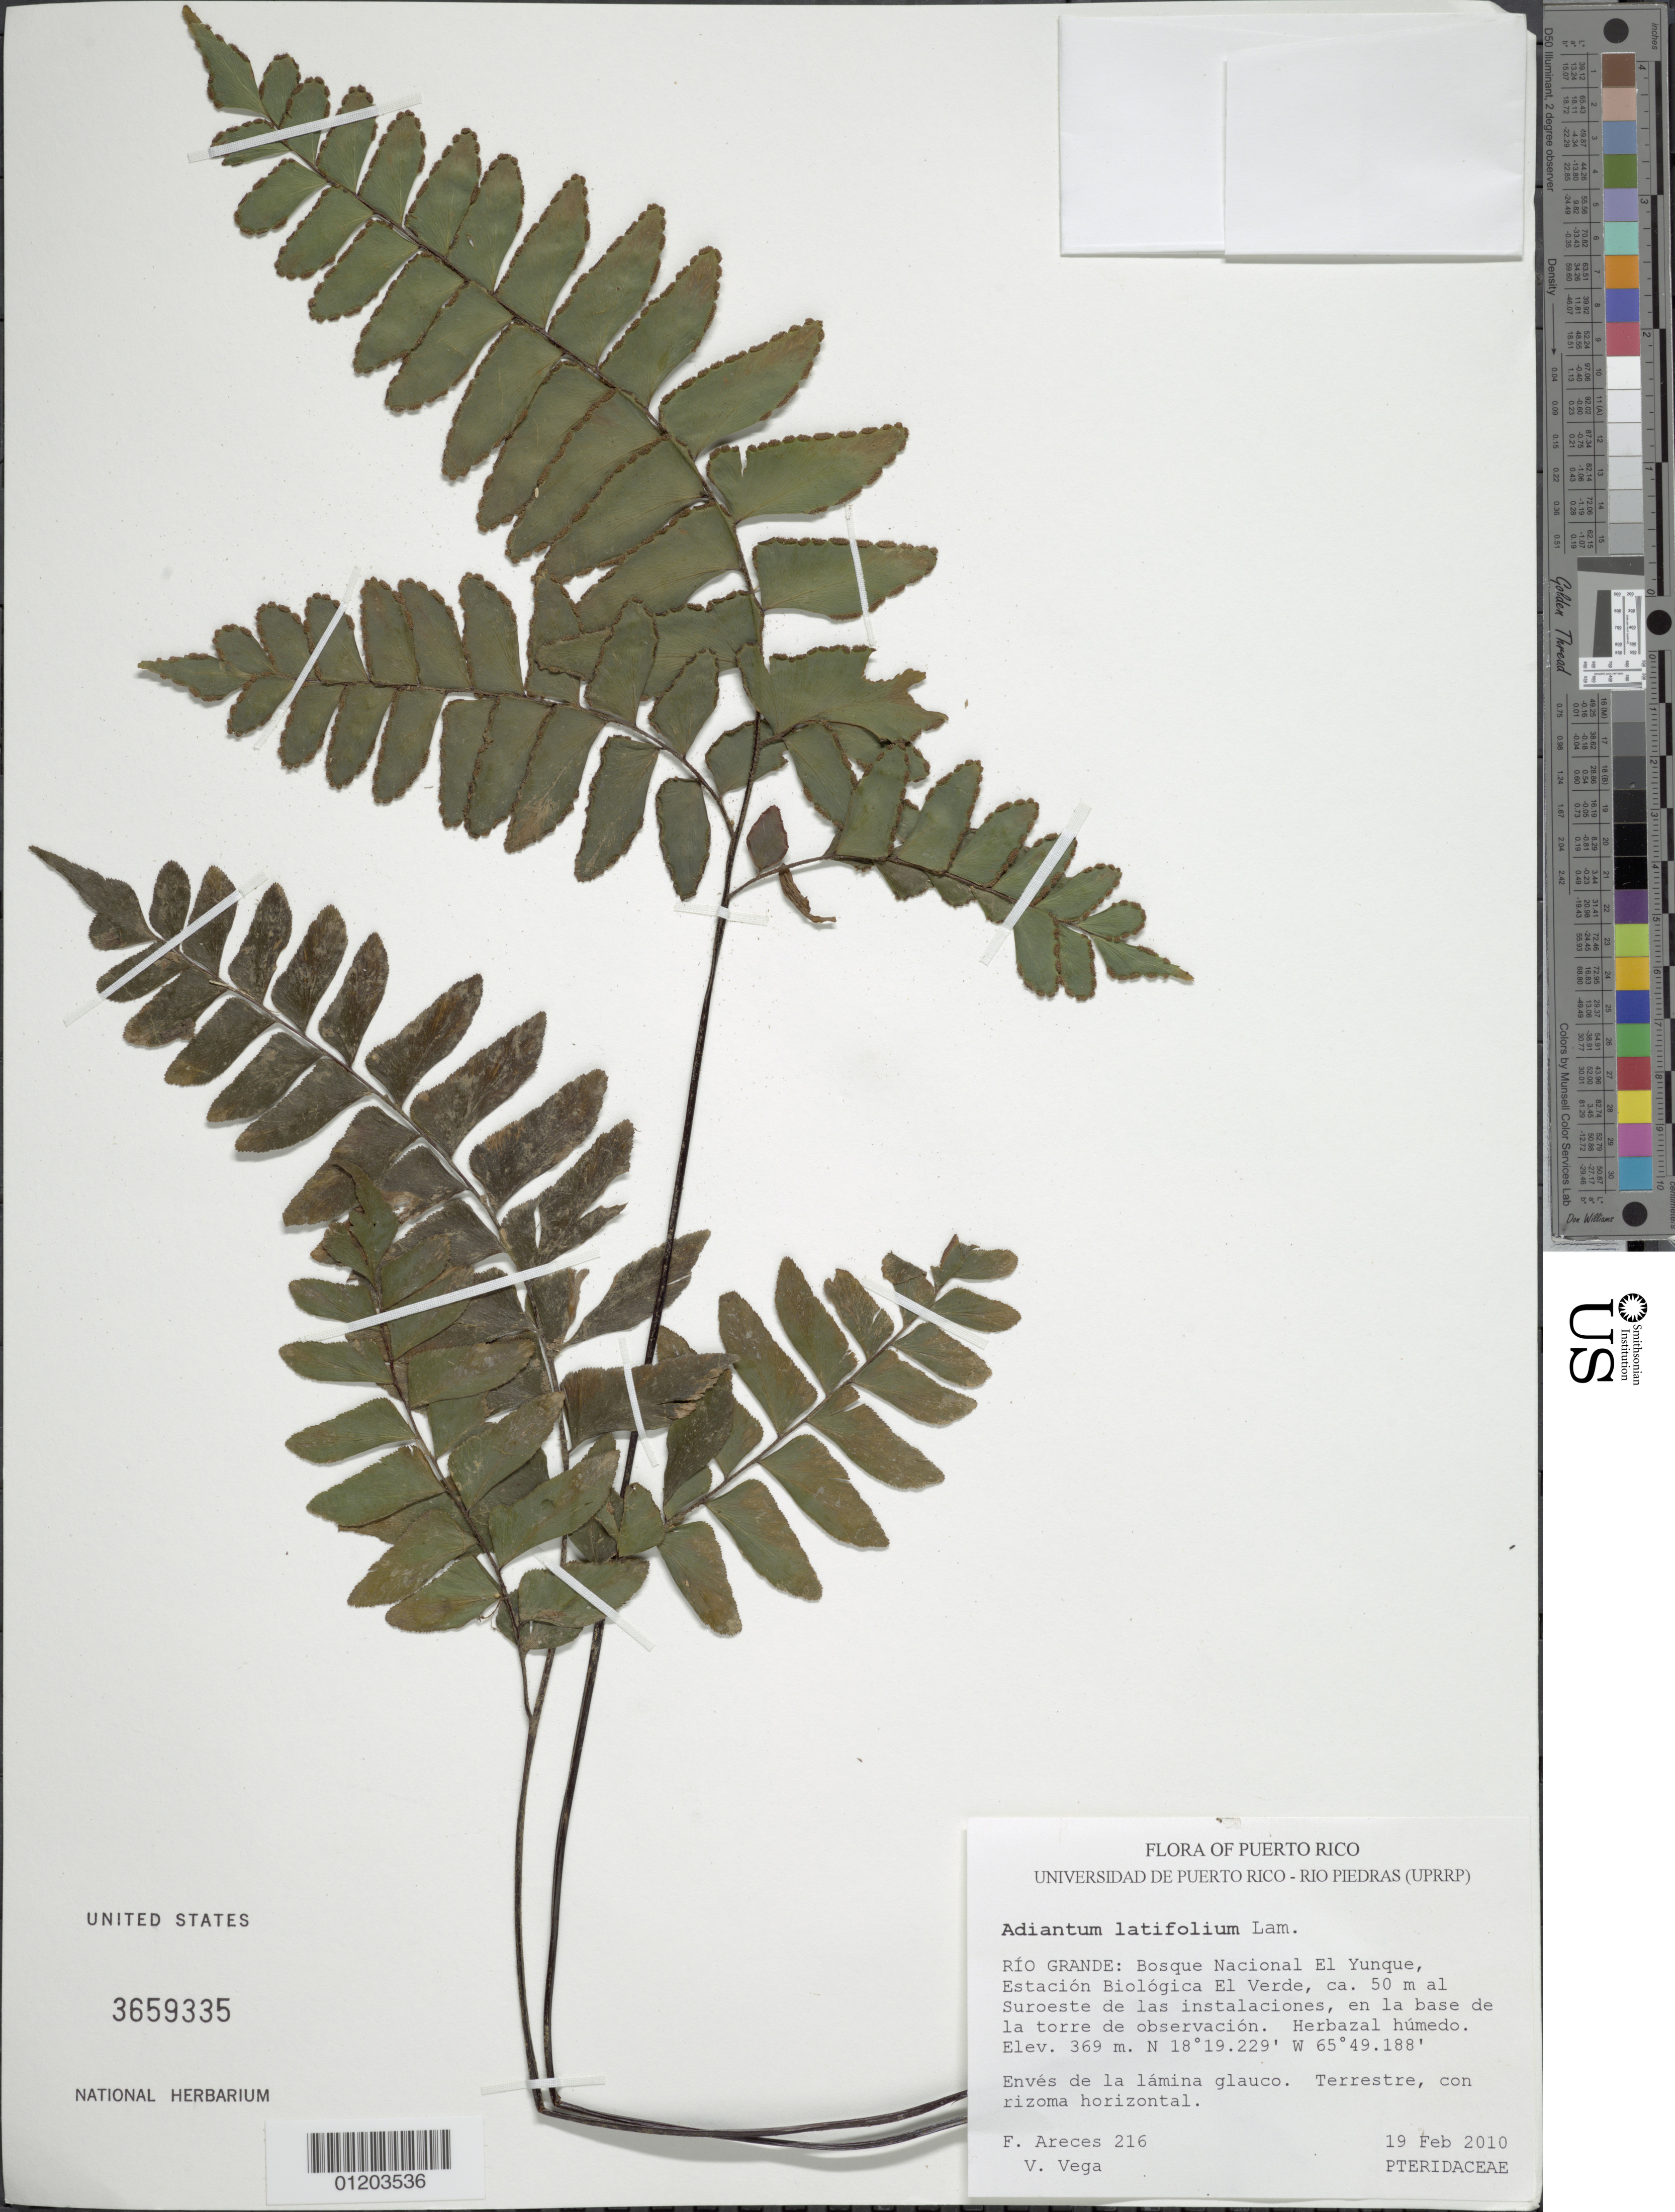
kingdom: Plantae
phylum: Tracheophyta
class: Polypodiopsida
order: Polypodiales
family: Pteridaceae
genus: Adiantum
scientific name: Adiantum latifolium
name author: Lam.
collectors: F. Areces Berazaín & V. Vega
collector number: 216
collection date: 2010-02-19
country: Puerto Rico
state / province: Río Grande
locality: Bosque Nacional El Yunque, Estación Biológica El Verde, ca. 50 m al Suroeste de las instalaciones, en la base de la torre de observación.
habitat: Herbazal húmedo.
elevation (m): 369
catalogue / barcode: US 3659335